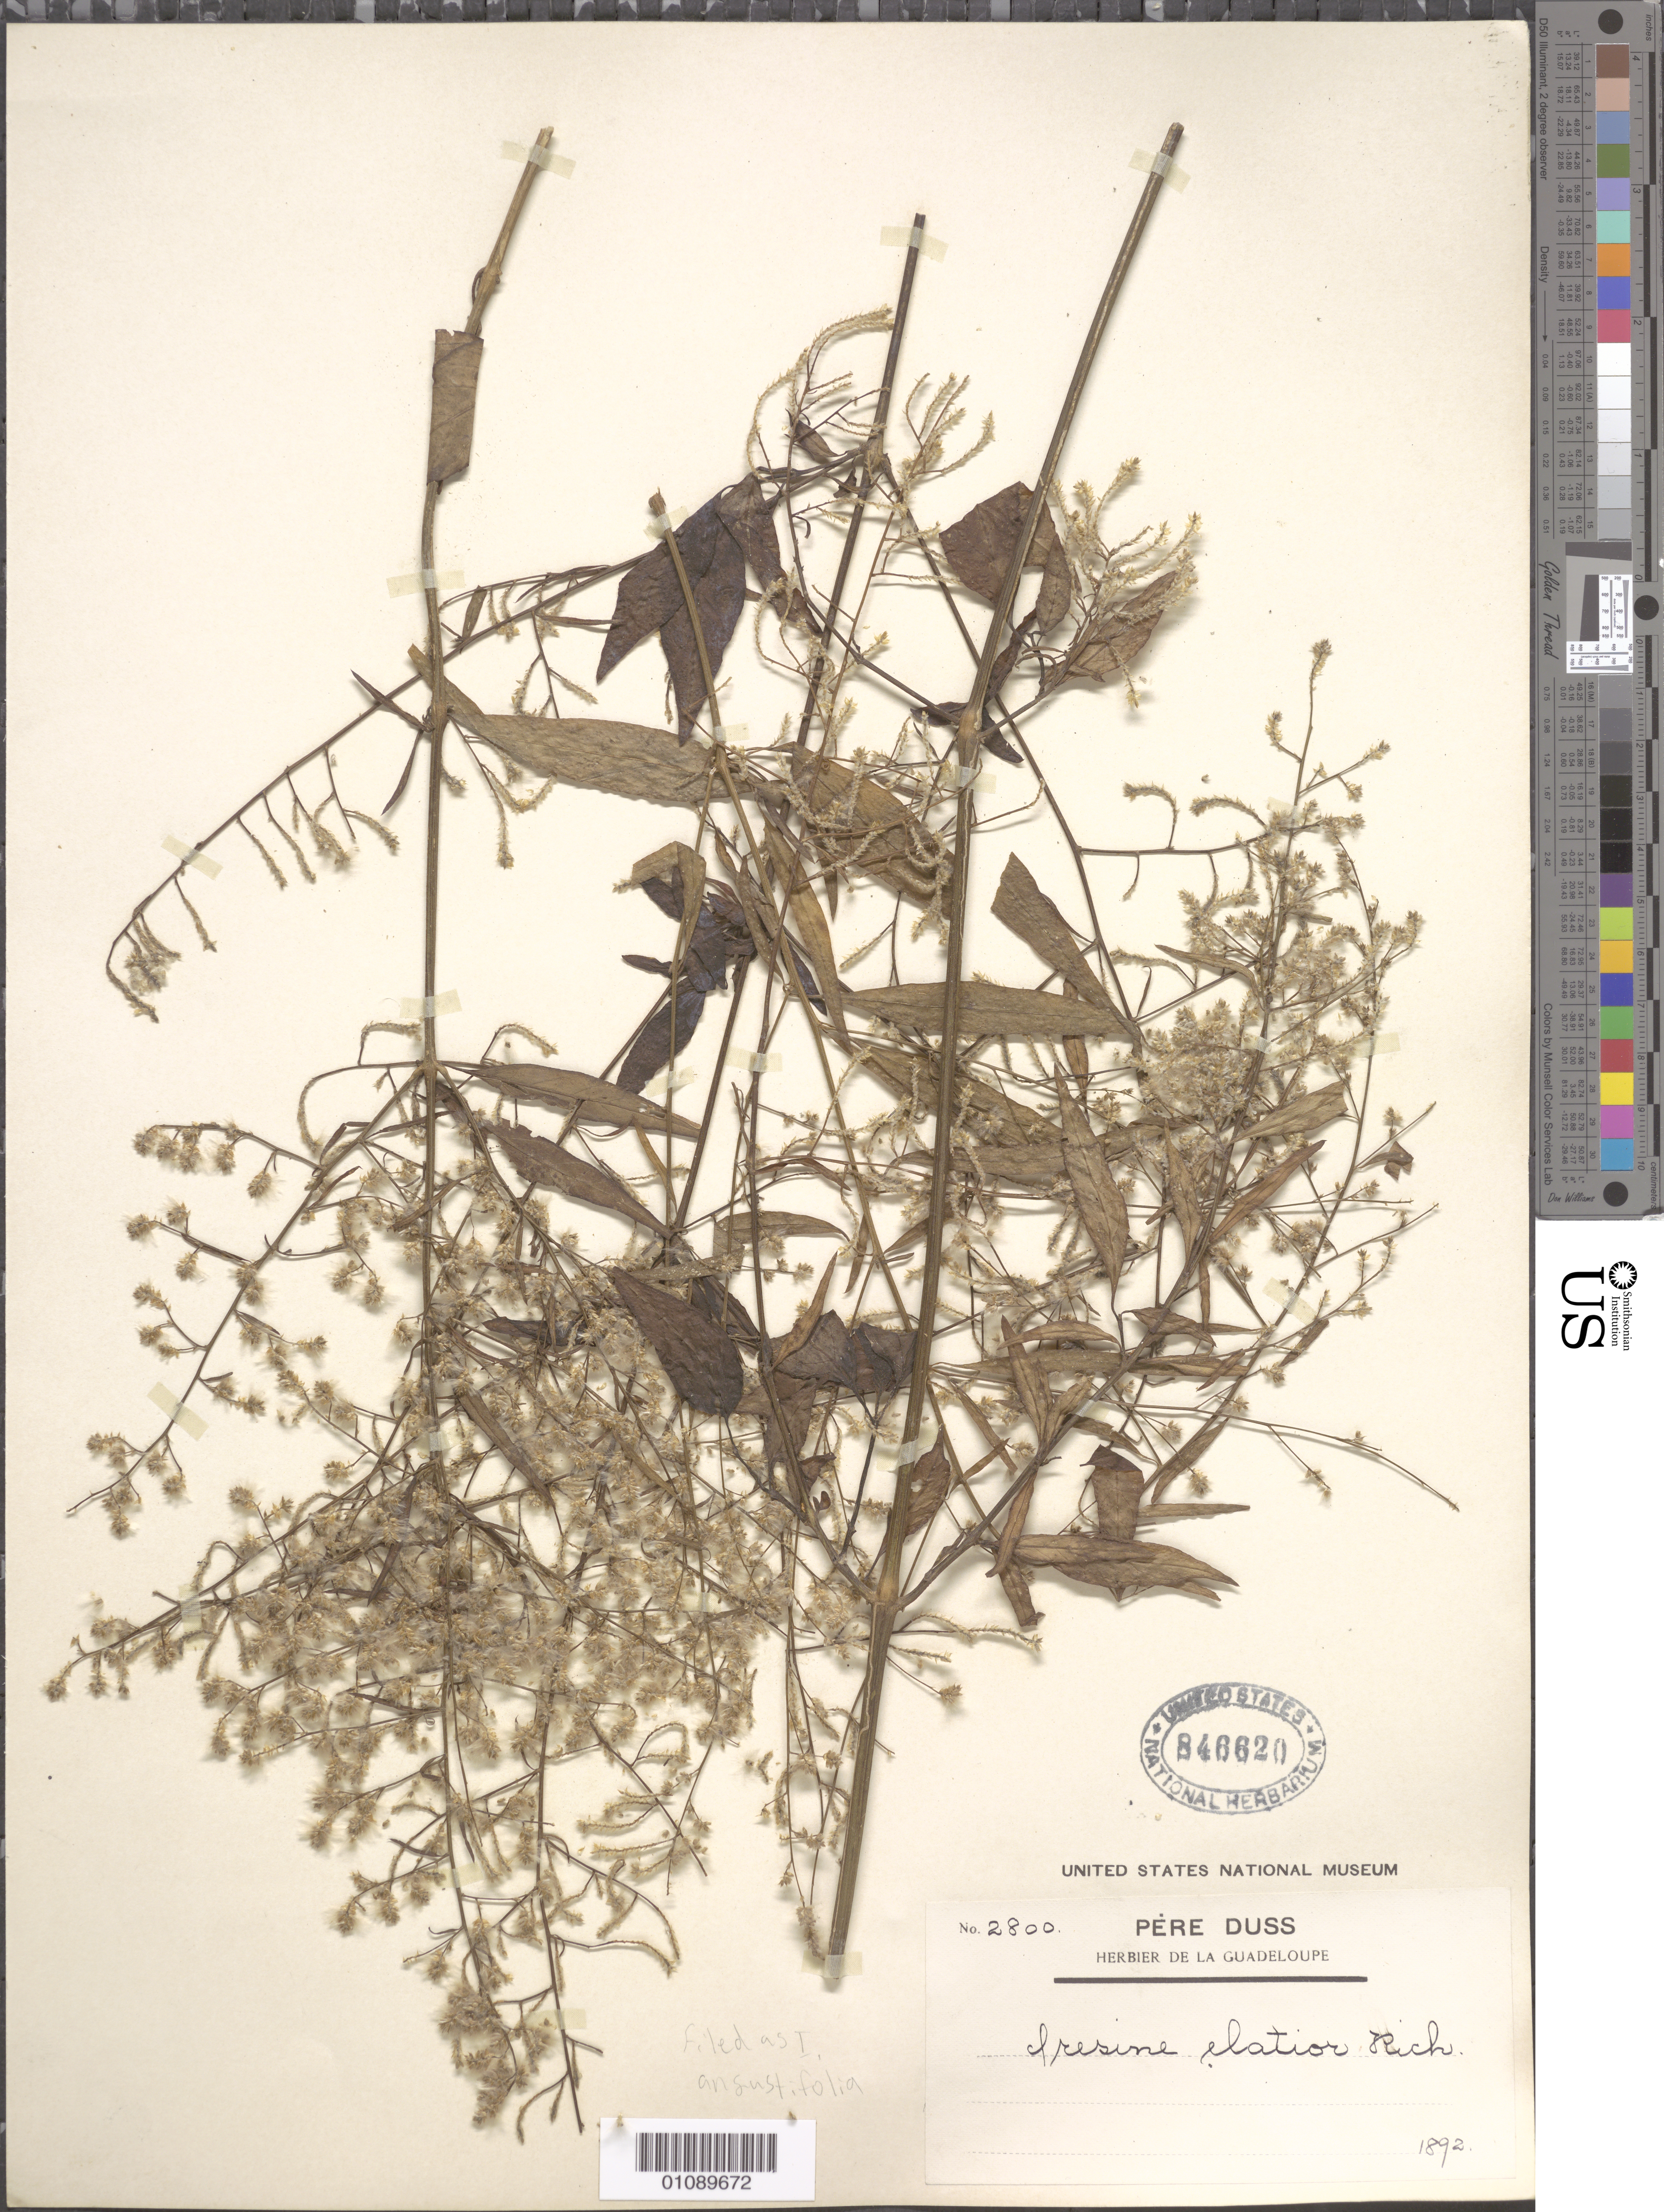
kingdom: Plantae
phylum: Tracheophyta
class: Magnoliopsida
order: Caryophyllales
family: Amaranthaceae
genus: Iresine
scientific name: Iresine angustifolia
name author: Euphrasén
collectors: Père Duss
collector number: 2800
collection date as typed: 1892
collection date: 1892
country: Guadeloupe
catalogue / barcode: US 846620